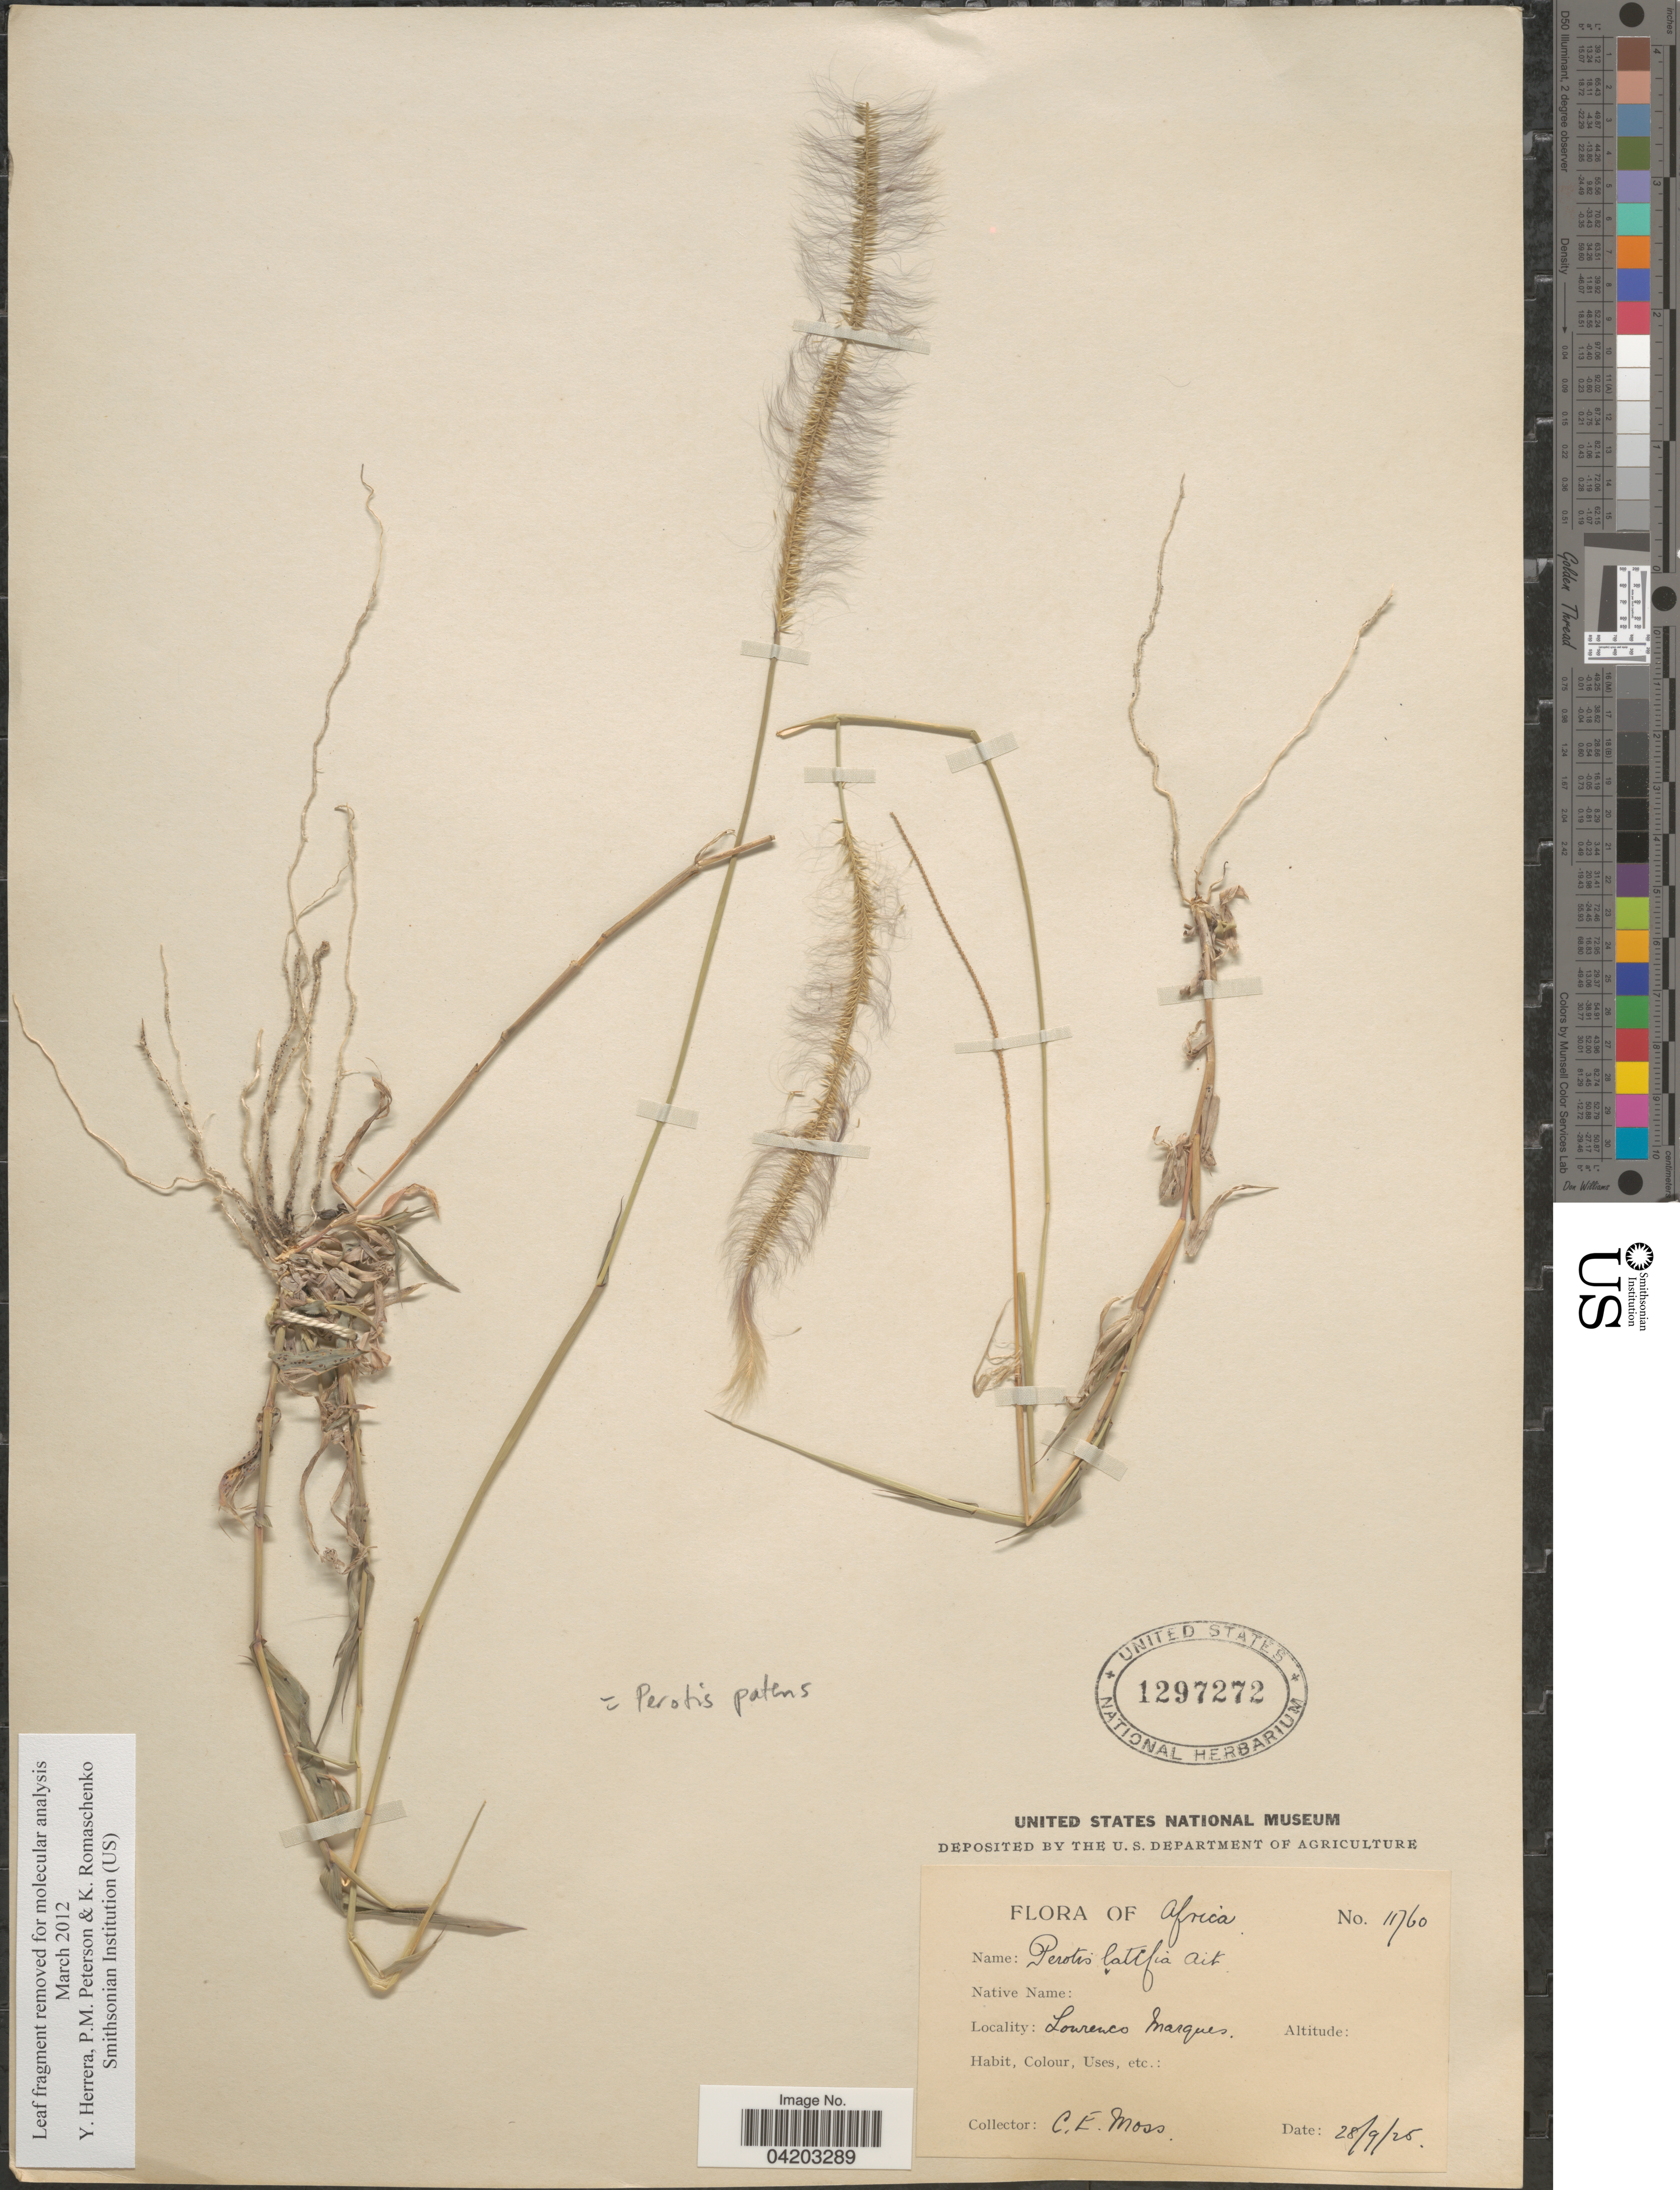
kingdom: Plantae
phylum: Tracheophyta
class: Liliopsida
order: Poales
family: Poaceae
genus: Perotis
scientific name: Perotis patens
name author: Gand.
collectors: C. E. Moss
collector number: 11760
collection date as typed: Transcribed d/m/y: 28/9/25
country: Mozambique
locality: Africa. Lourenco Marques.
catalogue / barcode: US 1297272